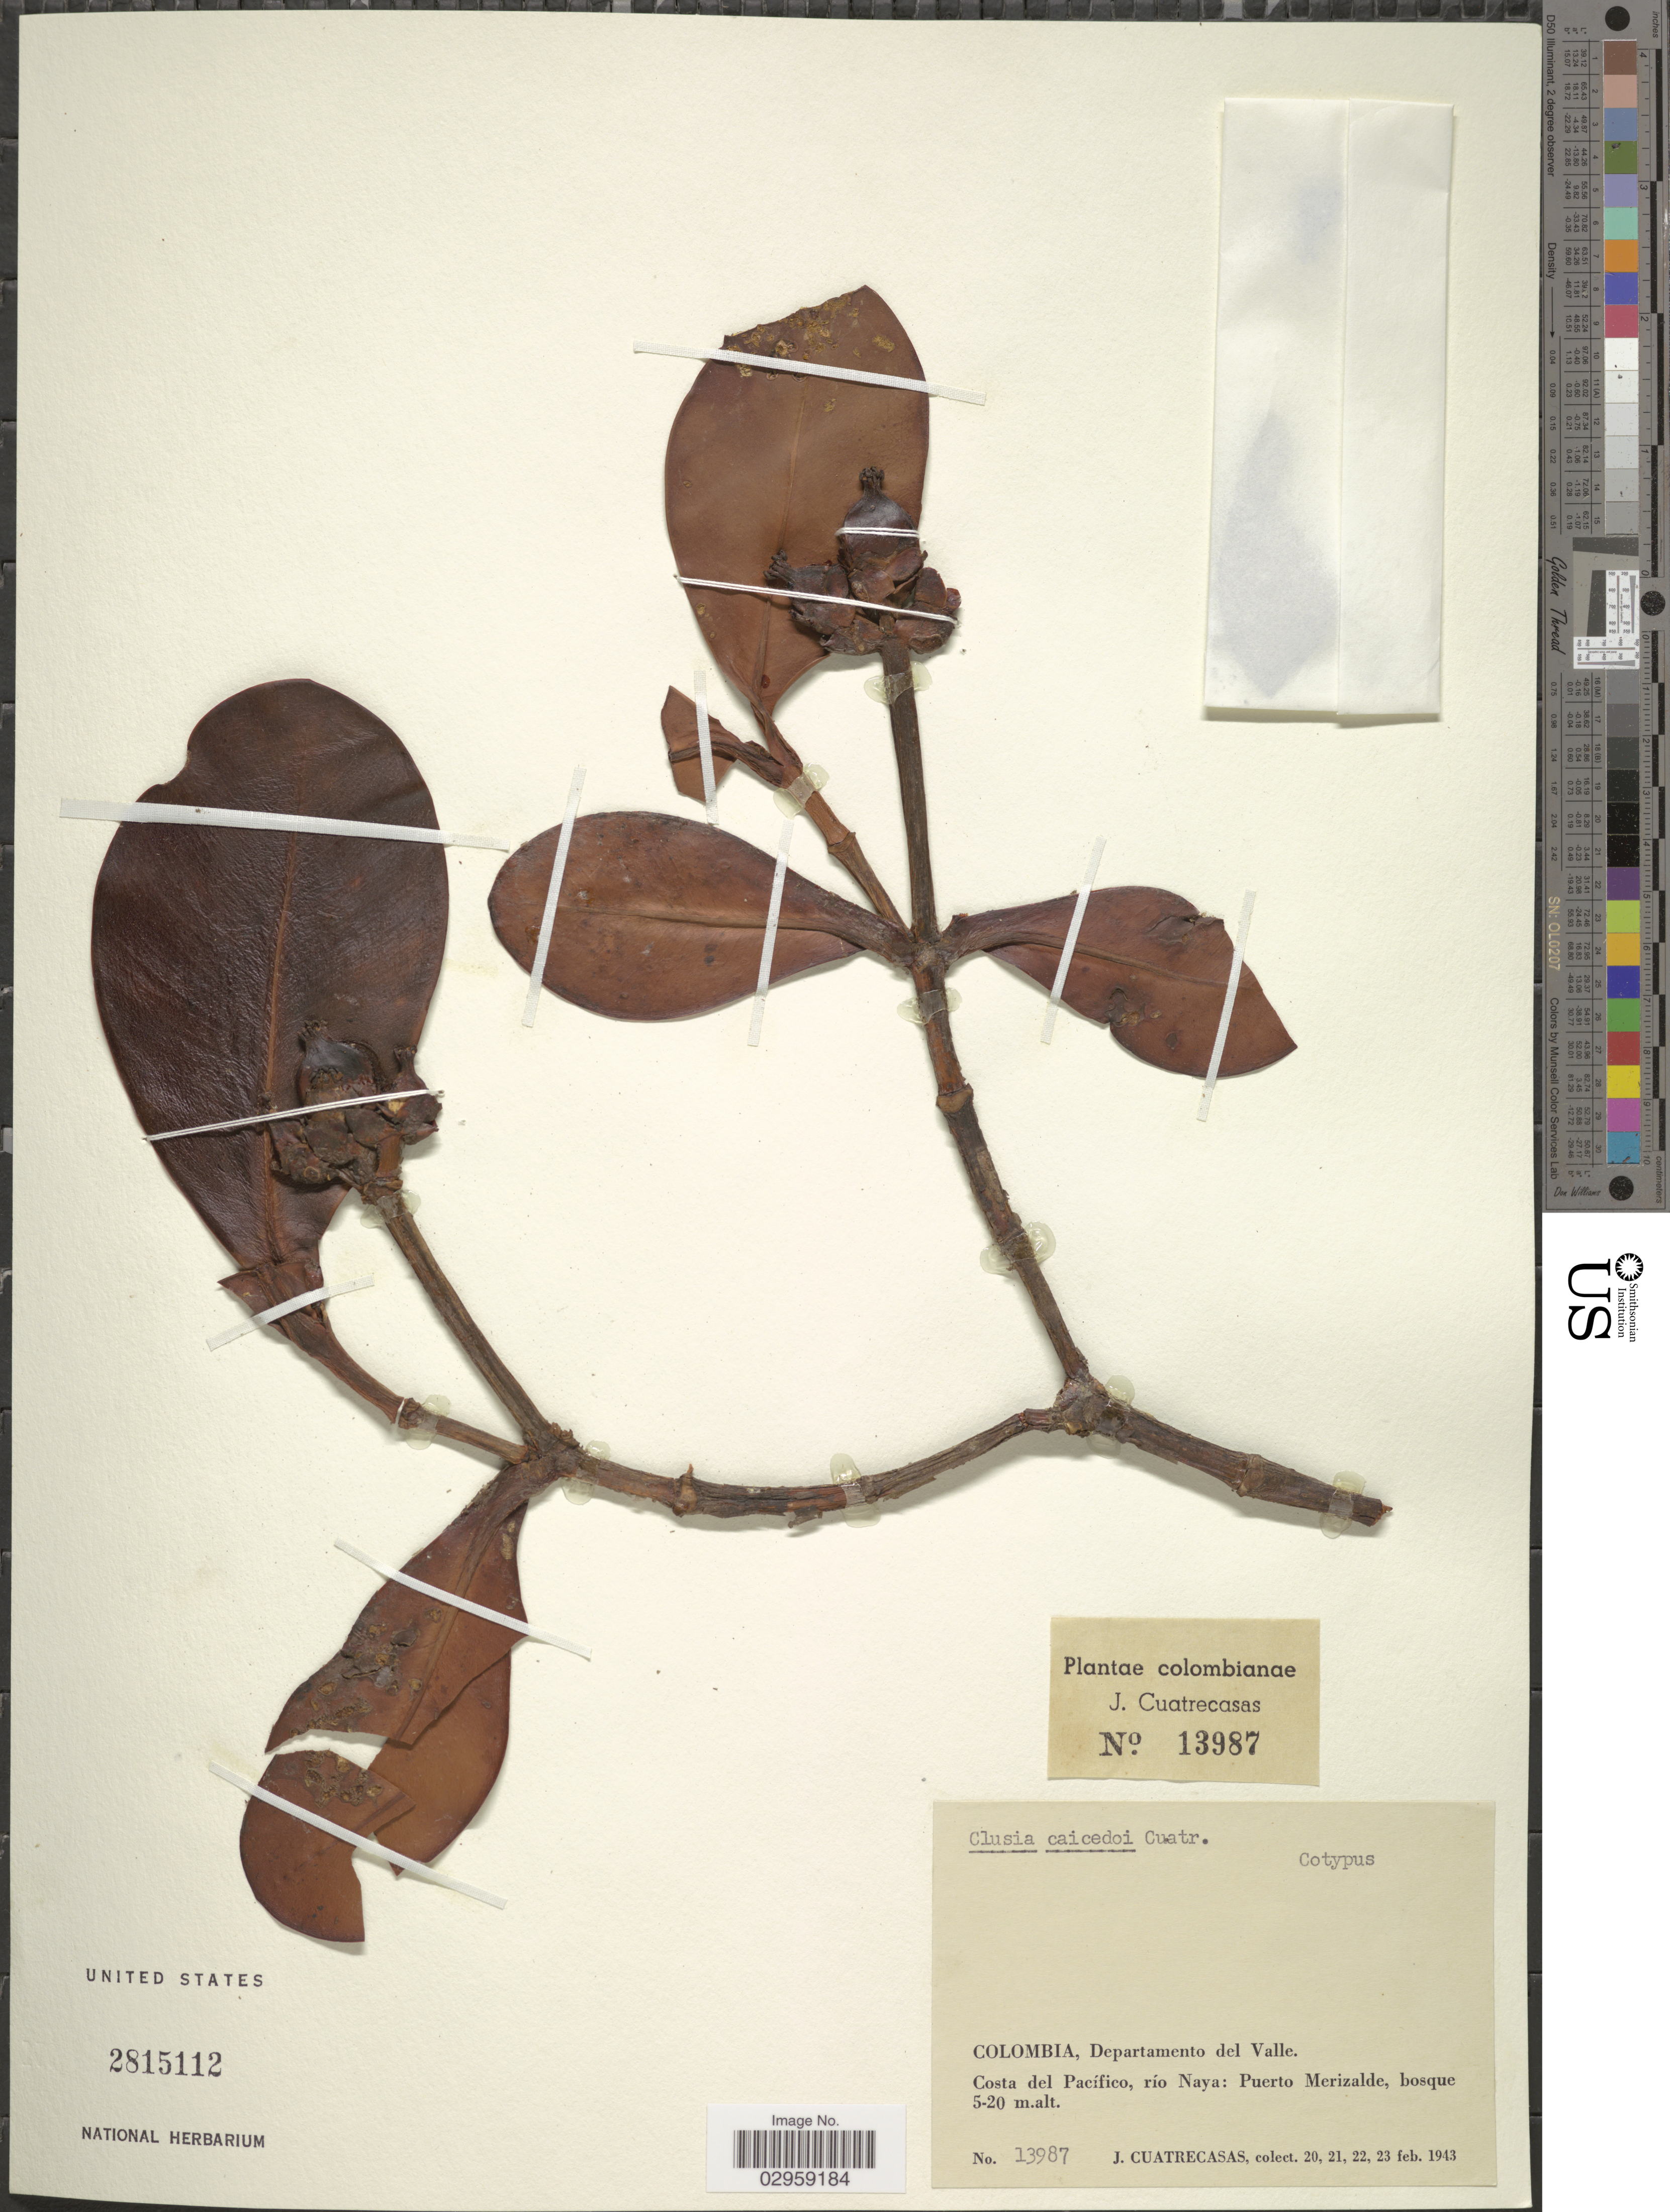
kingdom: Plantae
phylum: Tracheophyta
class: Magnoliopsida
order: Malpighiales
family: Clusiaceae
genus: Clusia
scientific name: Clusia caicedoi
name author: Cuatrec.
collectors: J. Cuatrecasas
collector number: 13987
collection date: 1943-02-20/1943-02-23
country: Colombia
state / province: Valle del Cauca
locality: Departamento del Valle. Costa del Pacífico, río Naya: Puerto Merizalde.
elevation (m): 5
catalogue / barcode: US 2815112